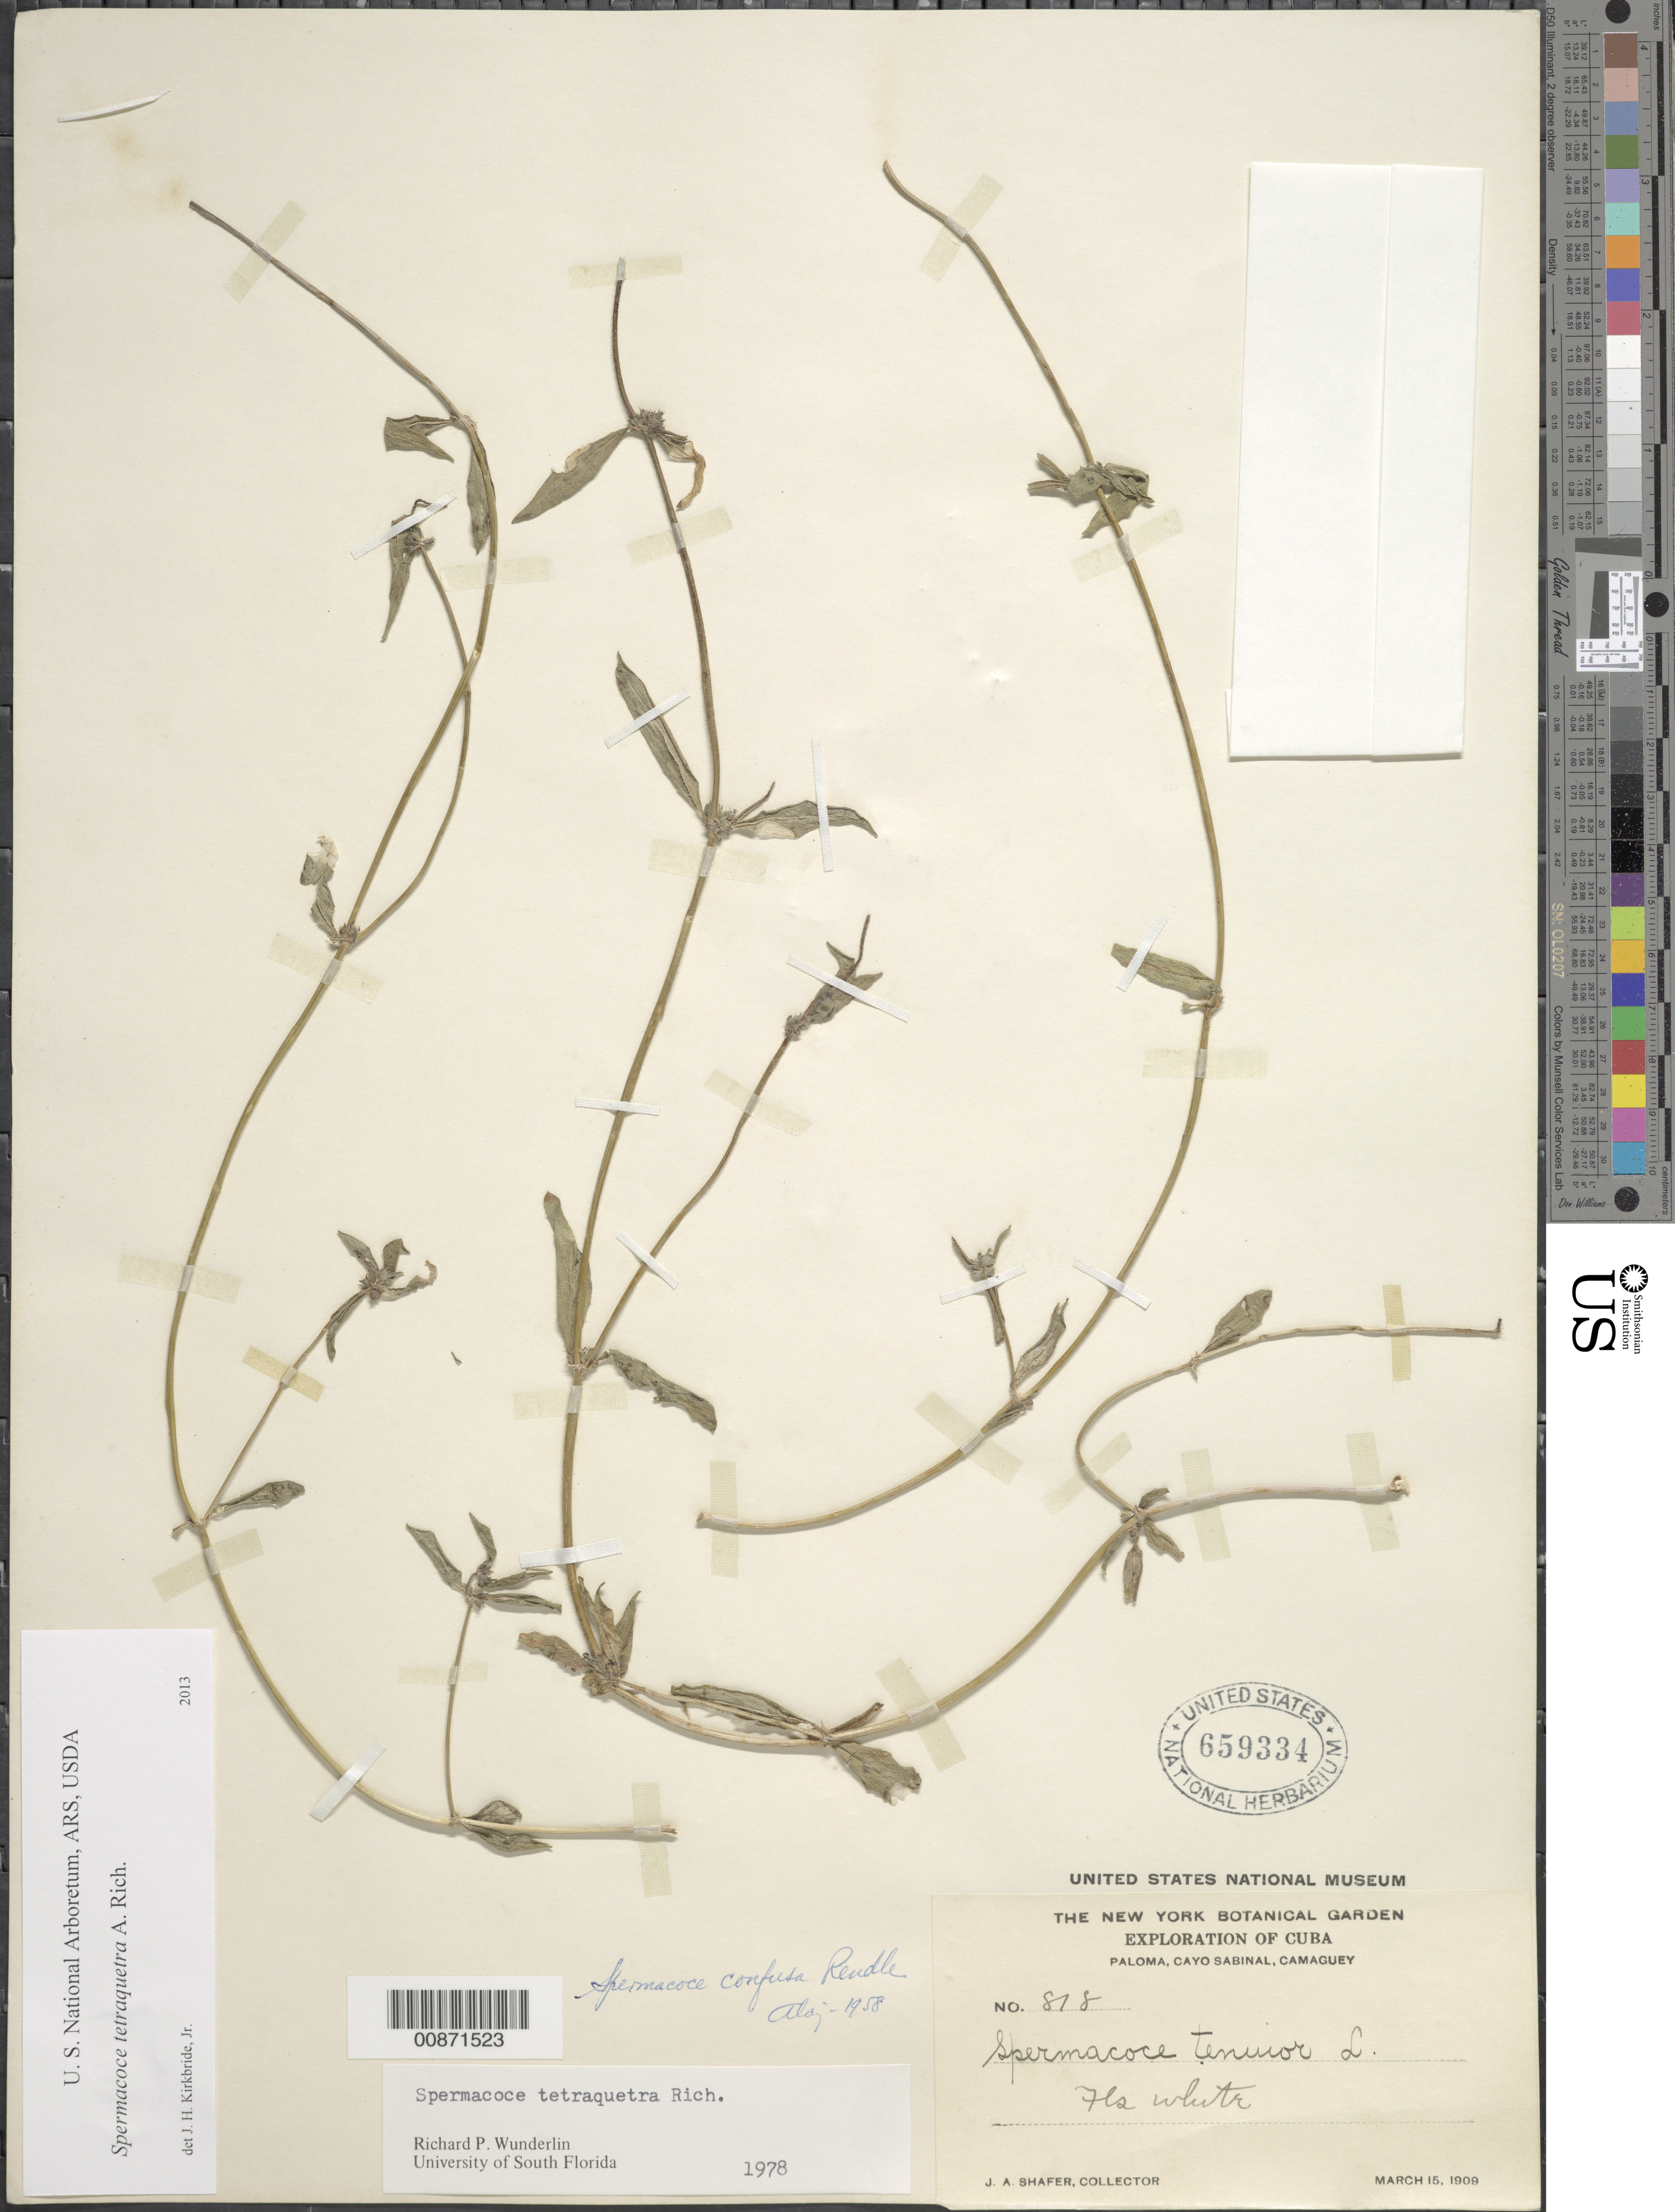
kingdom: Plantae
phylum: Tracheophyta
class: Magnoliopsida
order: Gentianales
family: Rubiaceae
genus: Spermacoce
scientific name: Spermacoce tetraquetra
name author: A. Rich.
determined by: Wunderlin, Richard P.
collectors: J. A. Shafer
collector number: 878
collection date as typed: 15 Mar 1909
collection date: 1909-03-15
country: Cuba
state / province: Camaguey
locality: Paloma, Cayo Sabinal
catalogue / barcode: US 659334